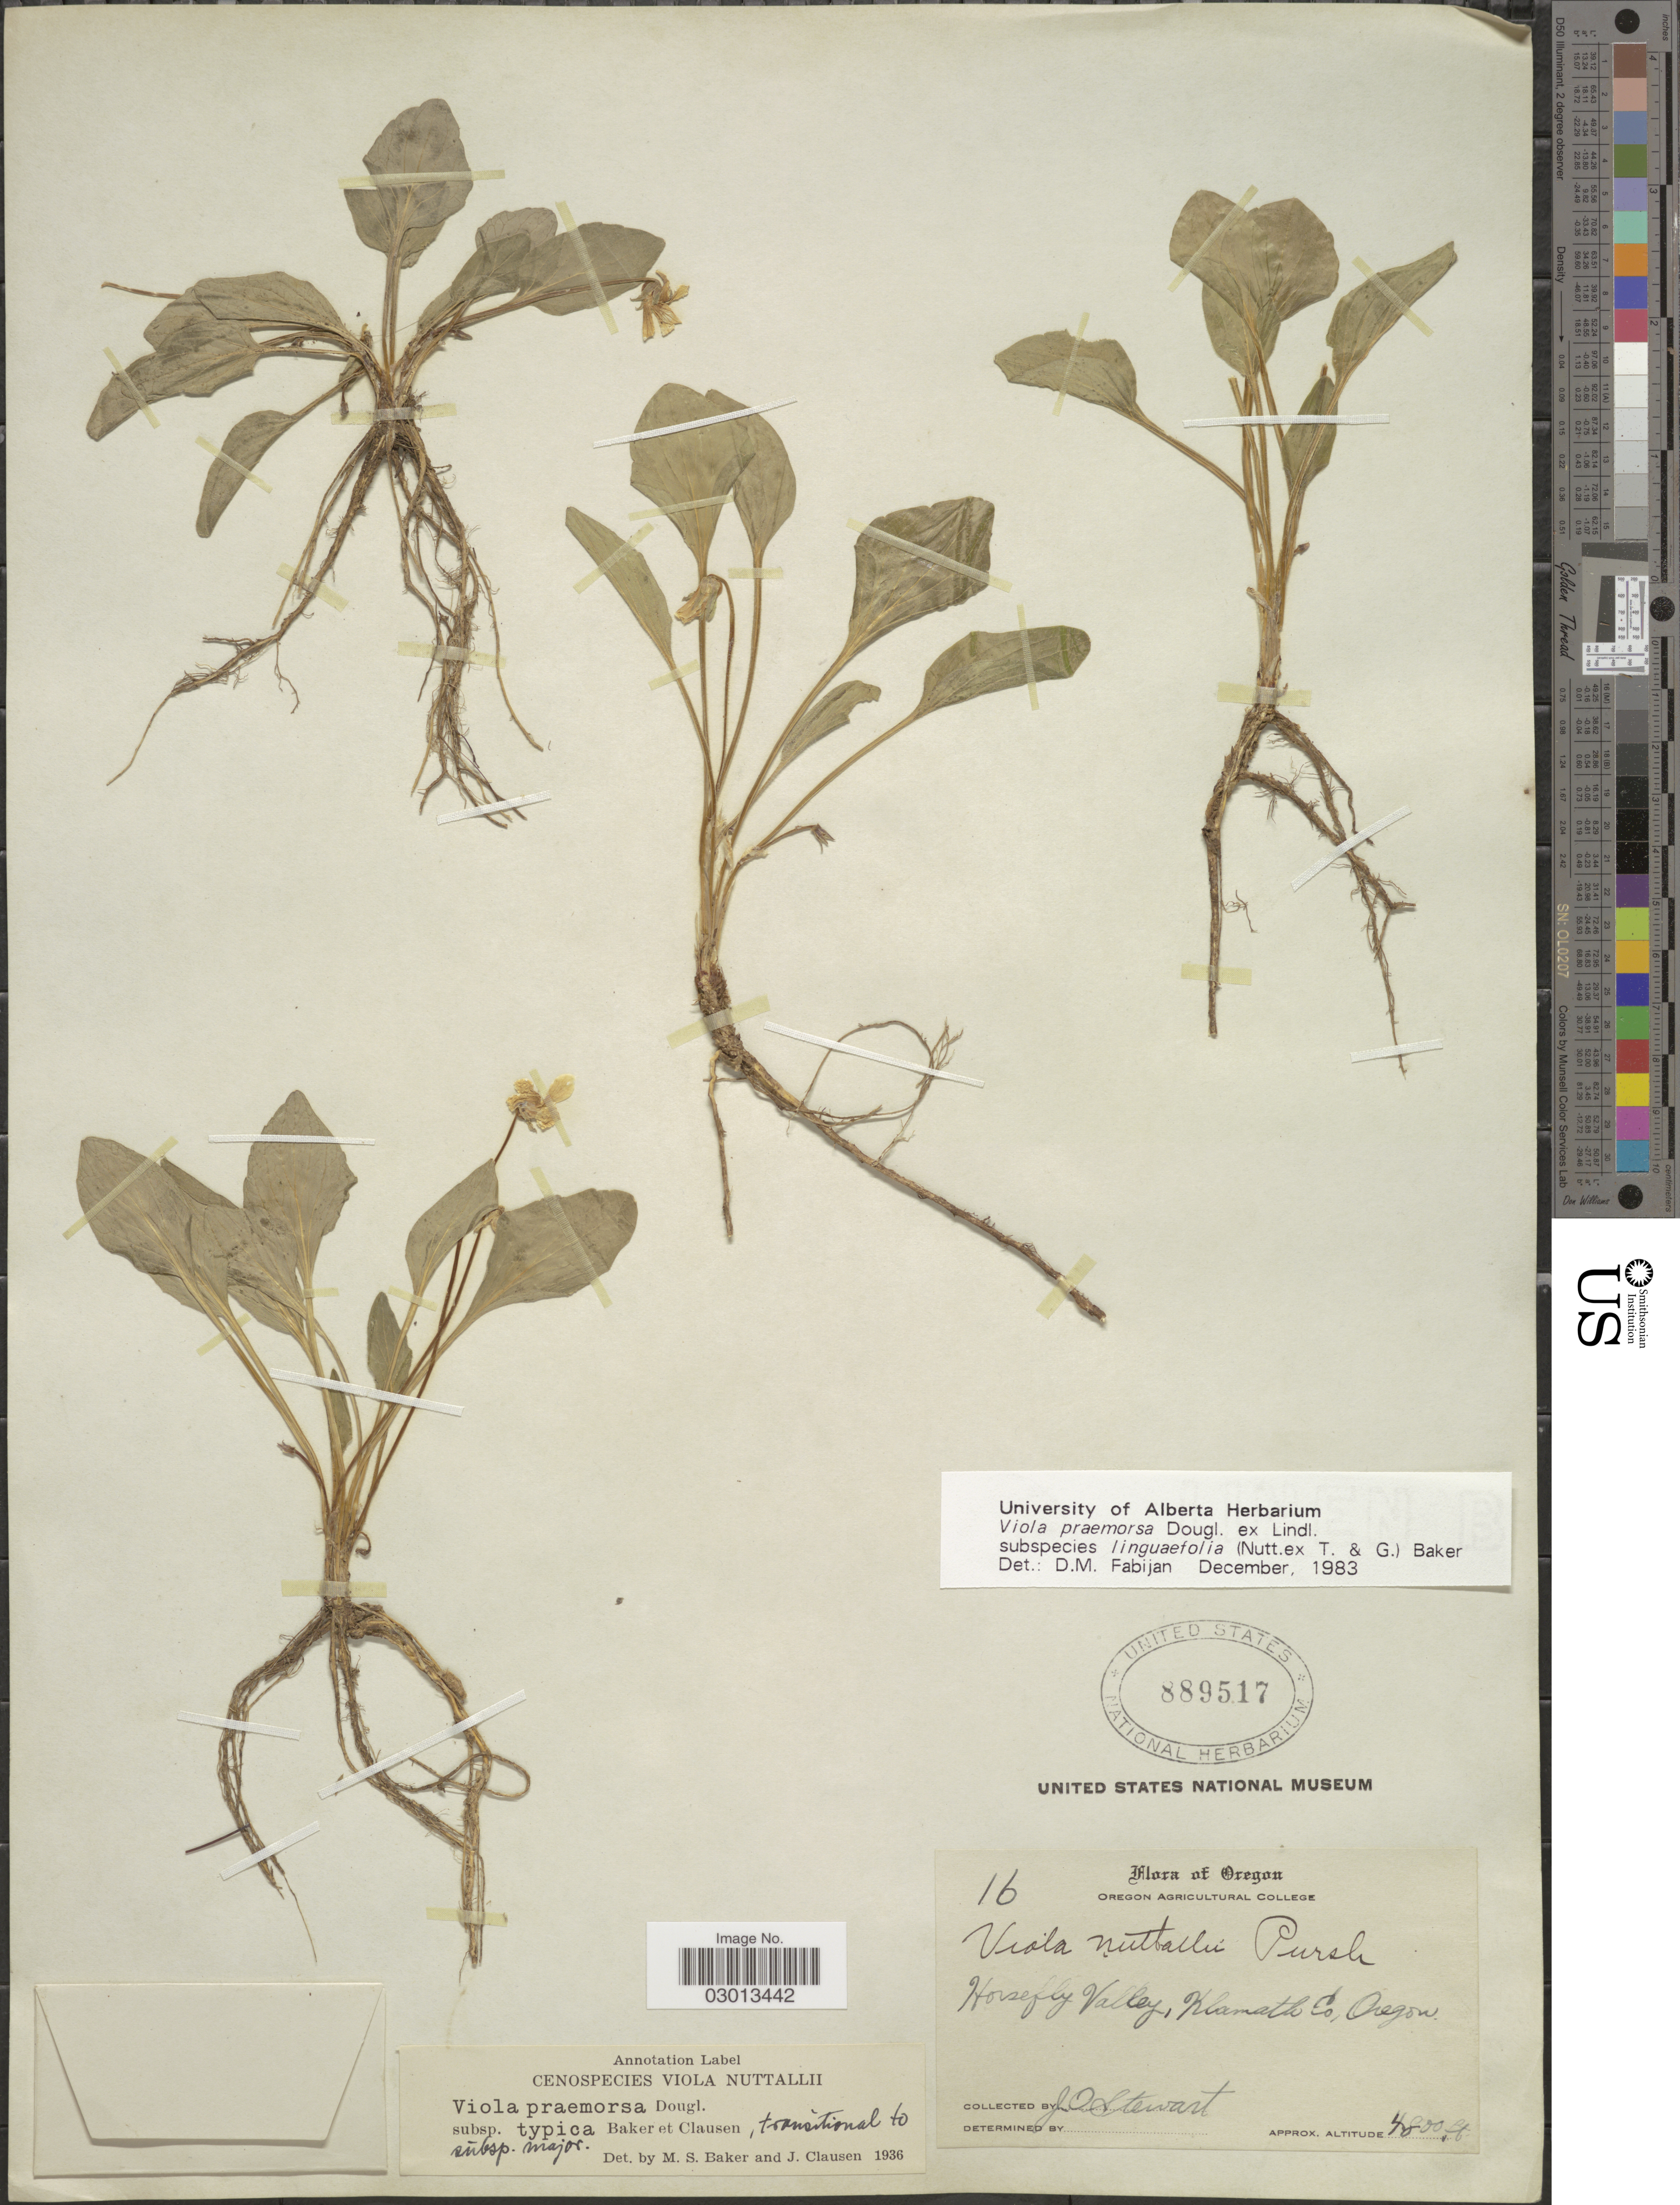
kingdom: Plantae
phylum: Tracheophyta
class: Magnoliopsida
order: Malpighiales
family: Violaceae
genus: Viola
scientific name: Viola praemorsa subsp. linguifolia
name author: (Nutt.) M.S. Baker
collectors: J. Stewart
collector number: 16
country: United States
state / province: Oregon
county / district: Klamath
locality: Horsefly Valley, Klamath Co.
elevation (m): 1463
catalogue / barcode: US 889517